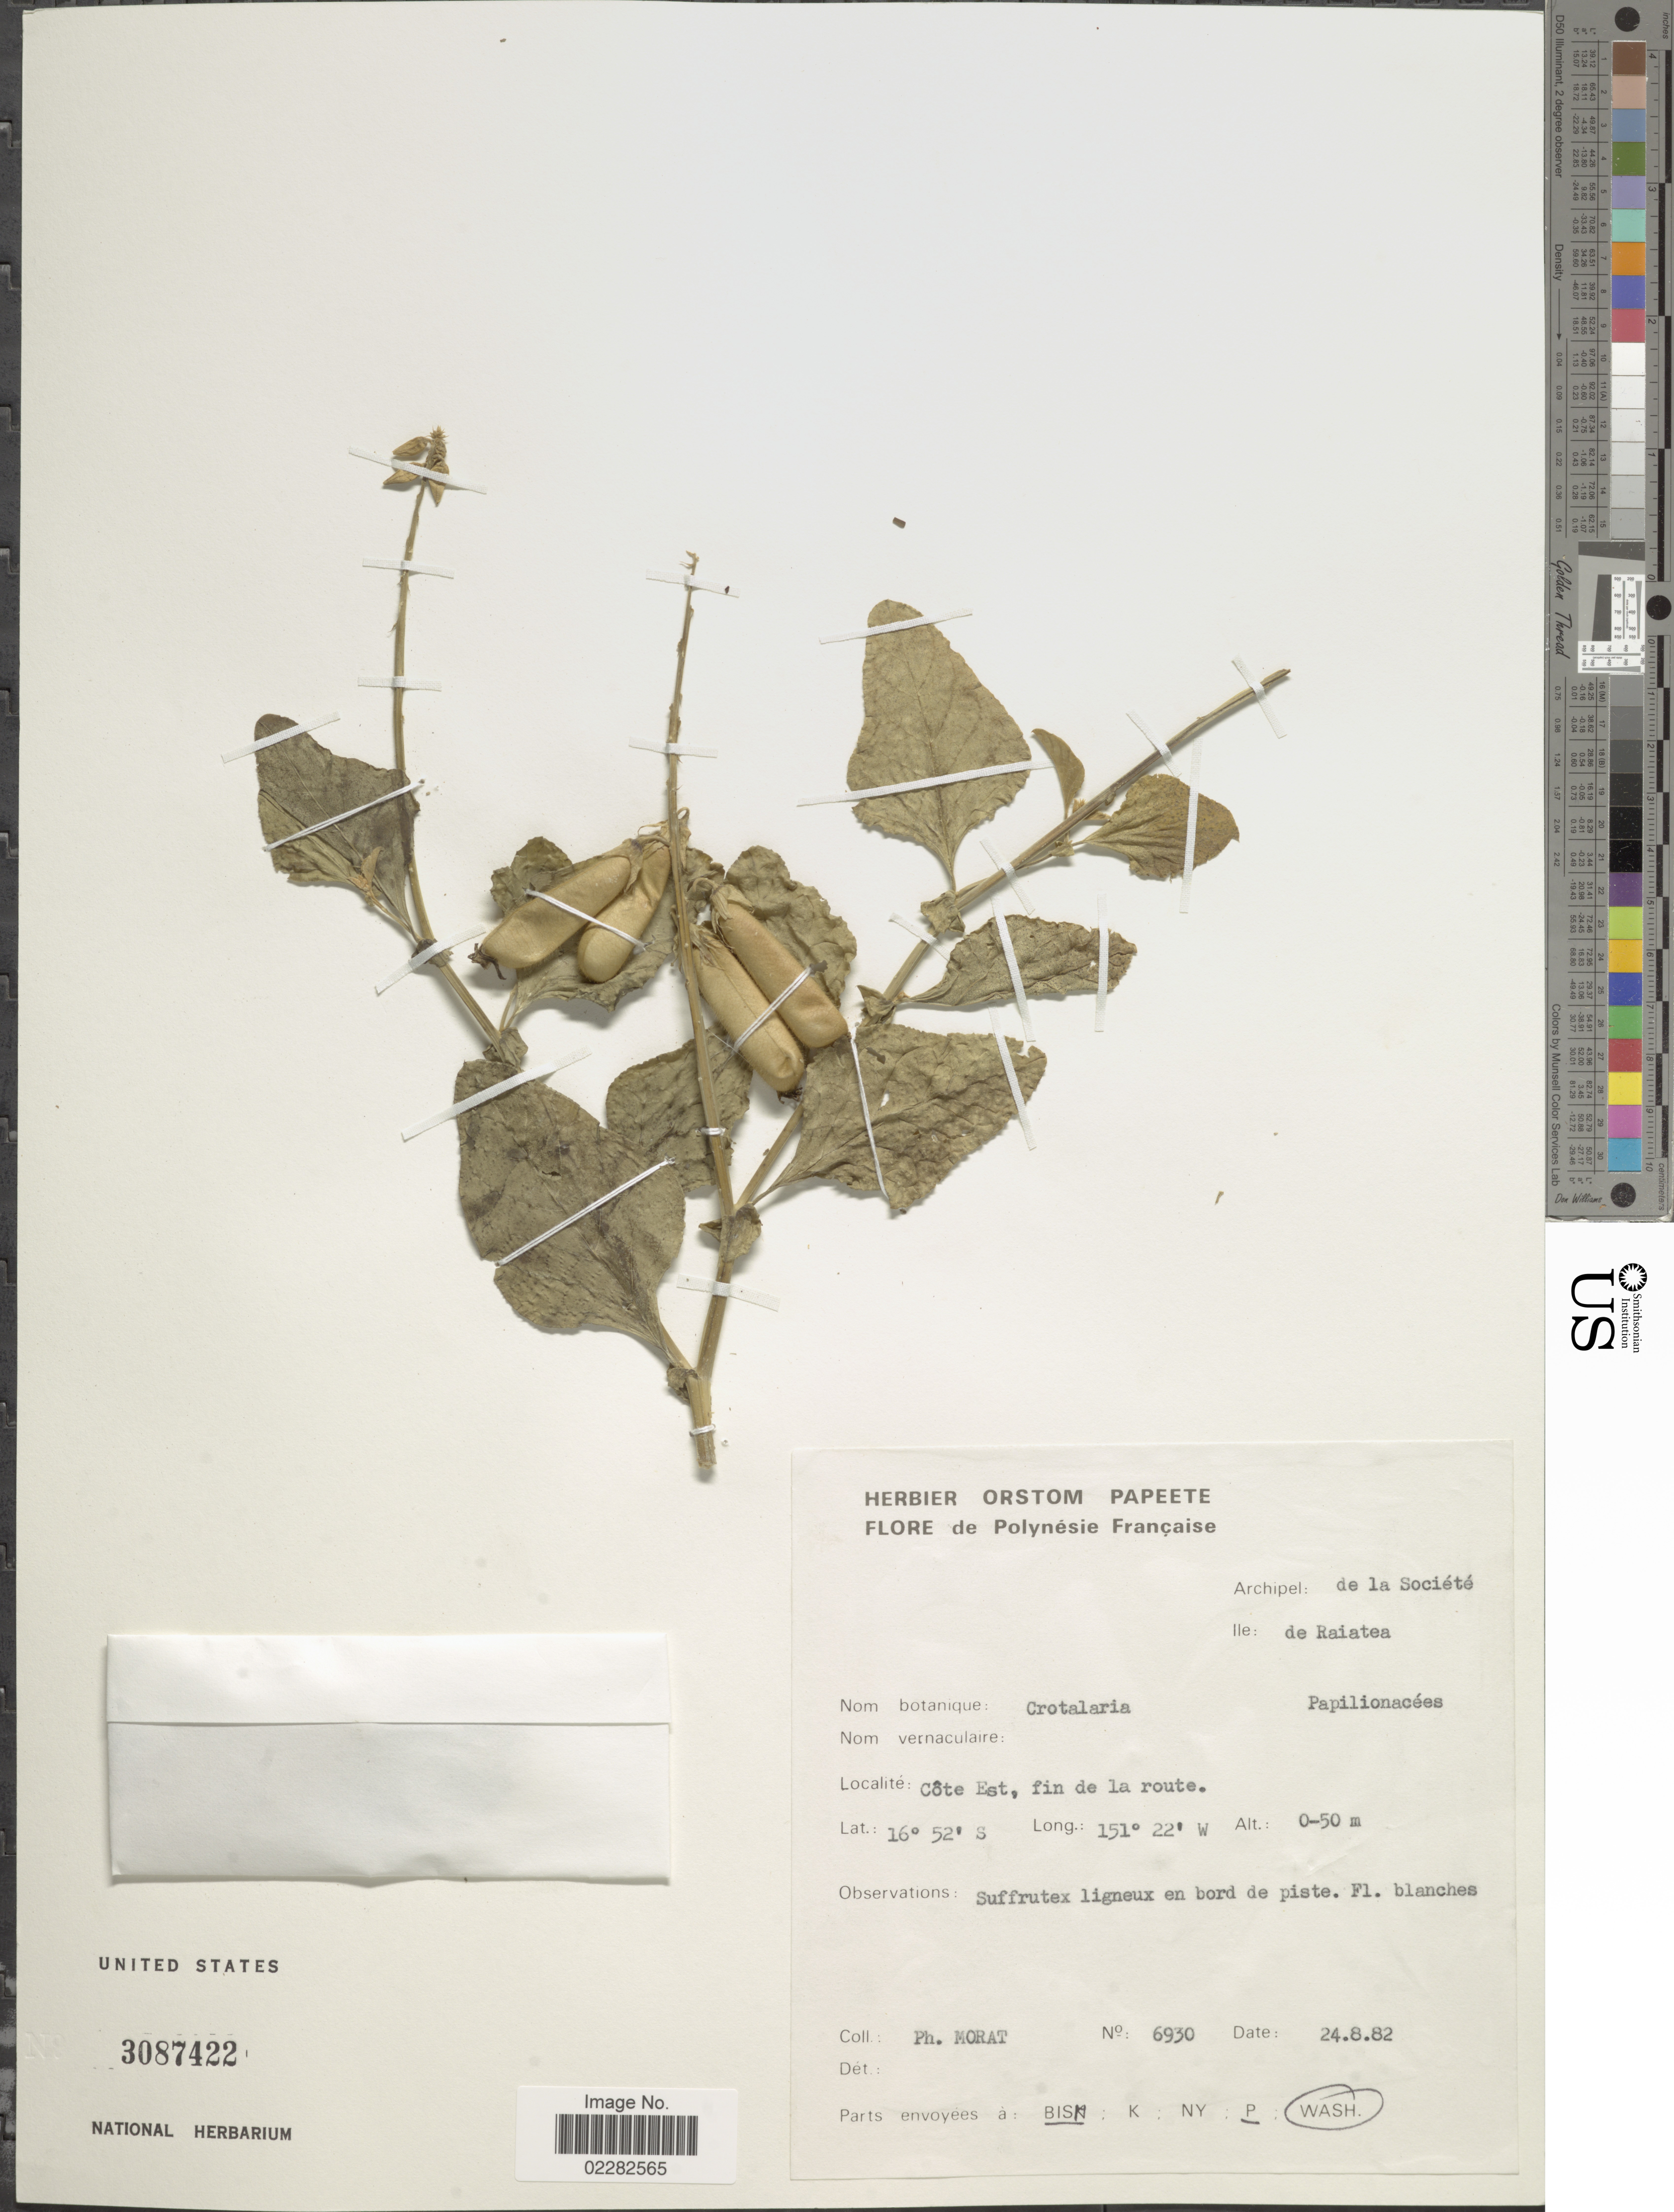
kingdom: Plantae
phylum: Tracheophyta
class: Magnoliopsida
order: Fabales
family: Fabaceae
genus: Crotalaria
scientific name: Crotalaria semperflorens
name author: Vent.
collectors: P. Morat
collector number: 6930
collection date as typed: Transcribed d/m/y: 24/8/82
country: French Polynesia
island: Raiatea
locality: Archipel: de la Societe,Ile: de Raiatea, Cote Est, fin de la route.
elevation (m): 0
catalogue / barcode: US 3087422